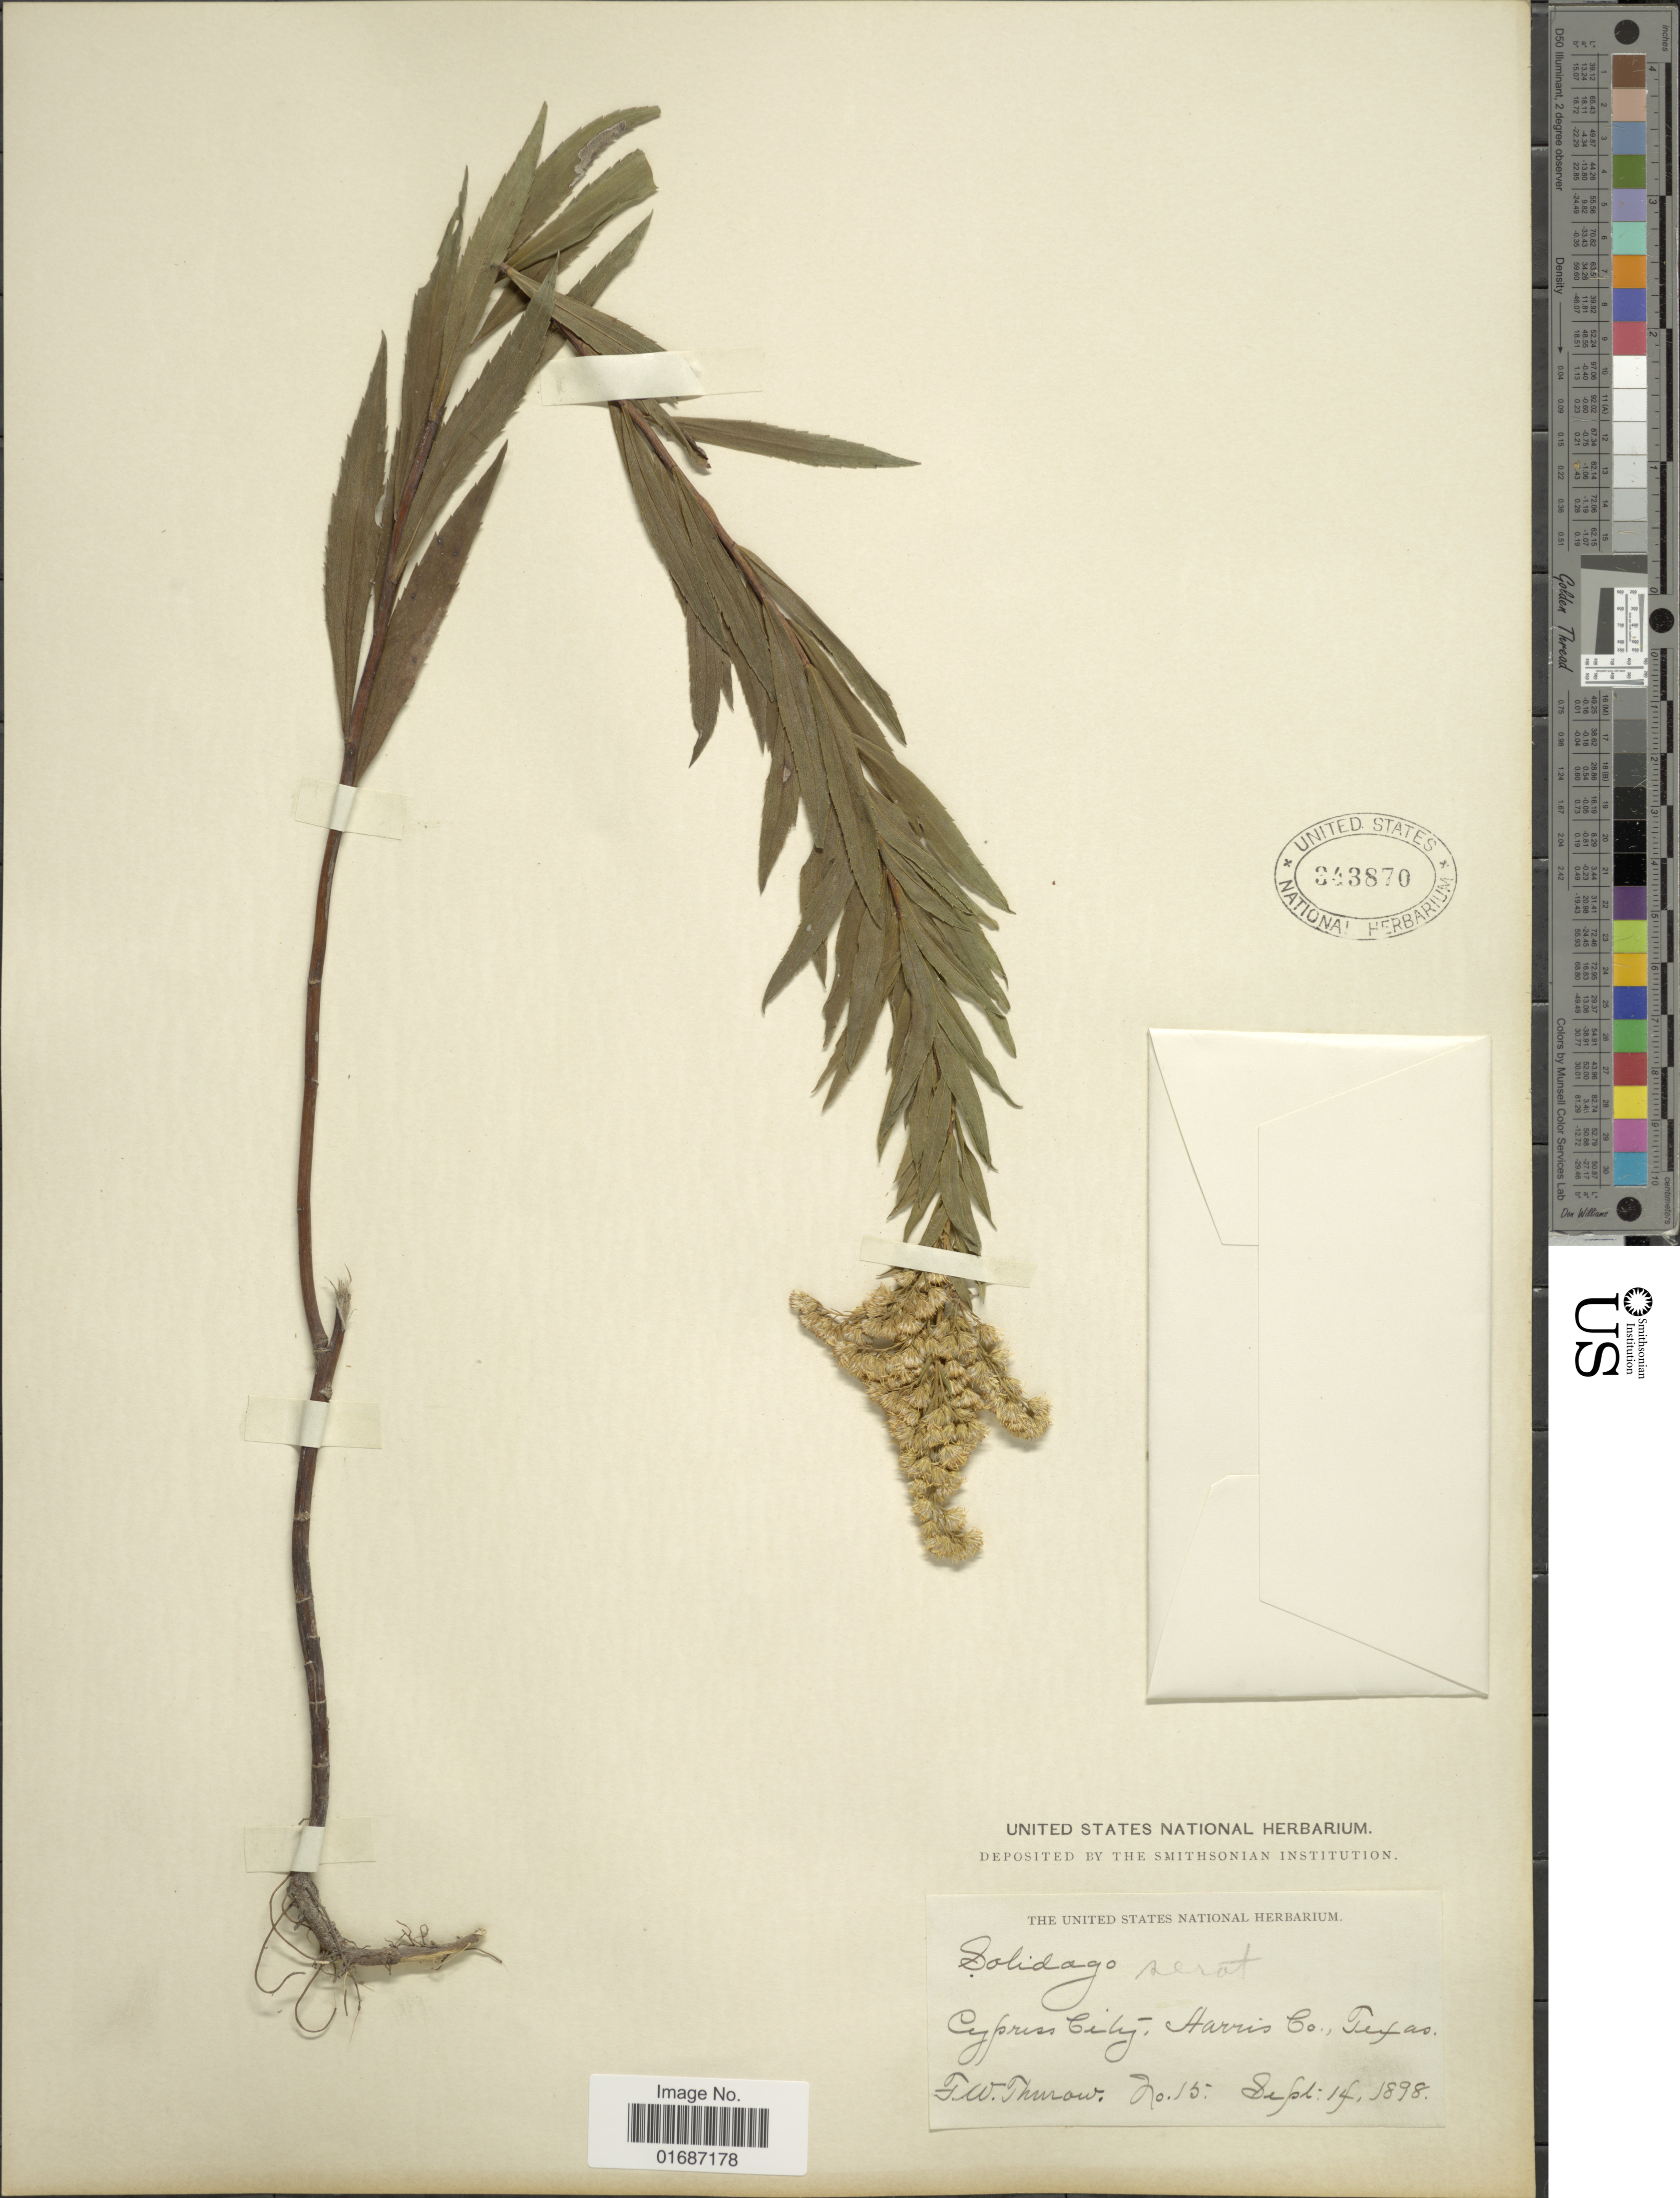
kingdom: Plantae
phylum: Tracheophyta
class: Magnoliopsida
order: Asterales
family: Asteraceae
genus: Solidago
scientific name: Solidago gigantea var. leiophylla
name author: Fernald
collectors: F. W. Thurow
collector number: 15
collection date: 1898-09-14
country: United States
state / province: Texas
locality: Cypress City, Harris Co.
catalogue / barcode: US 343870